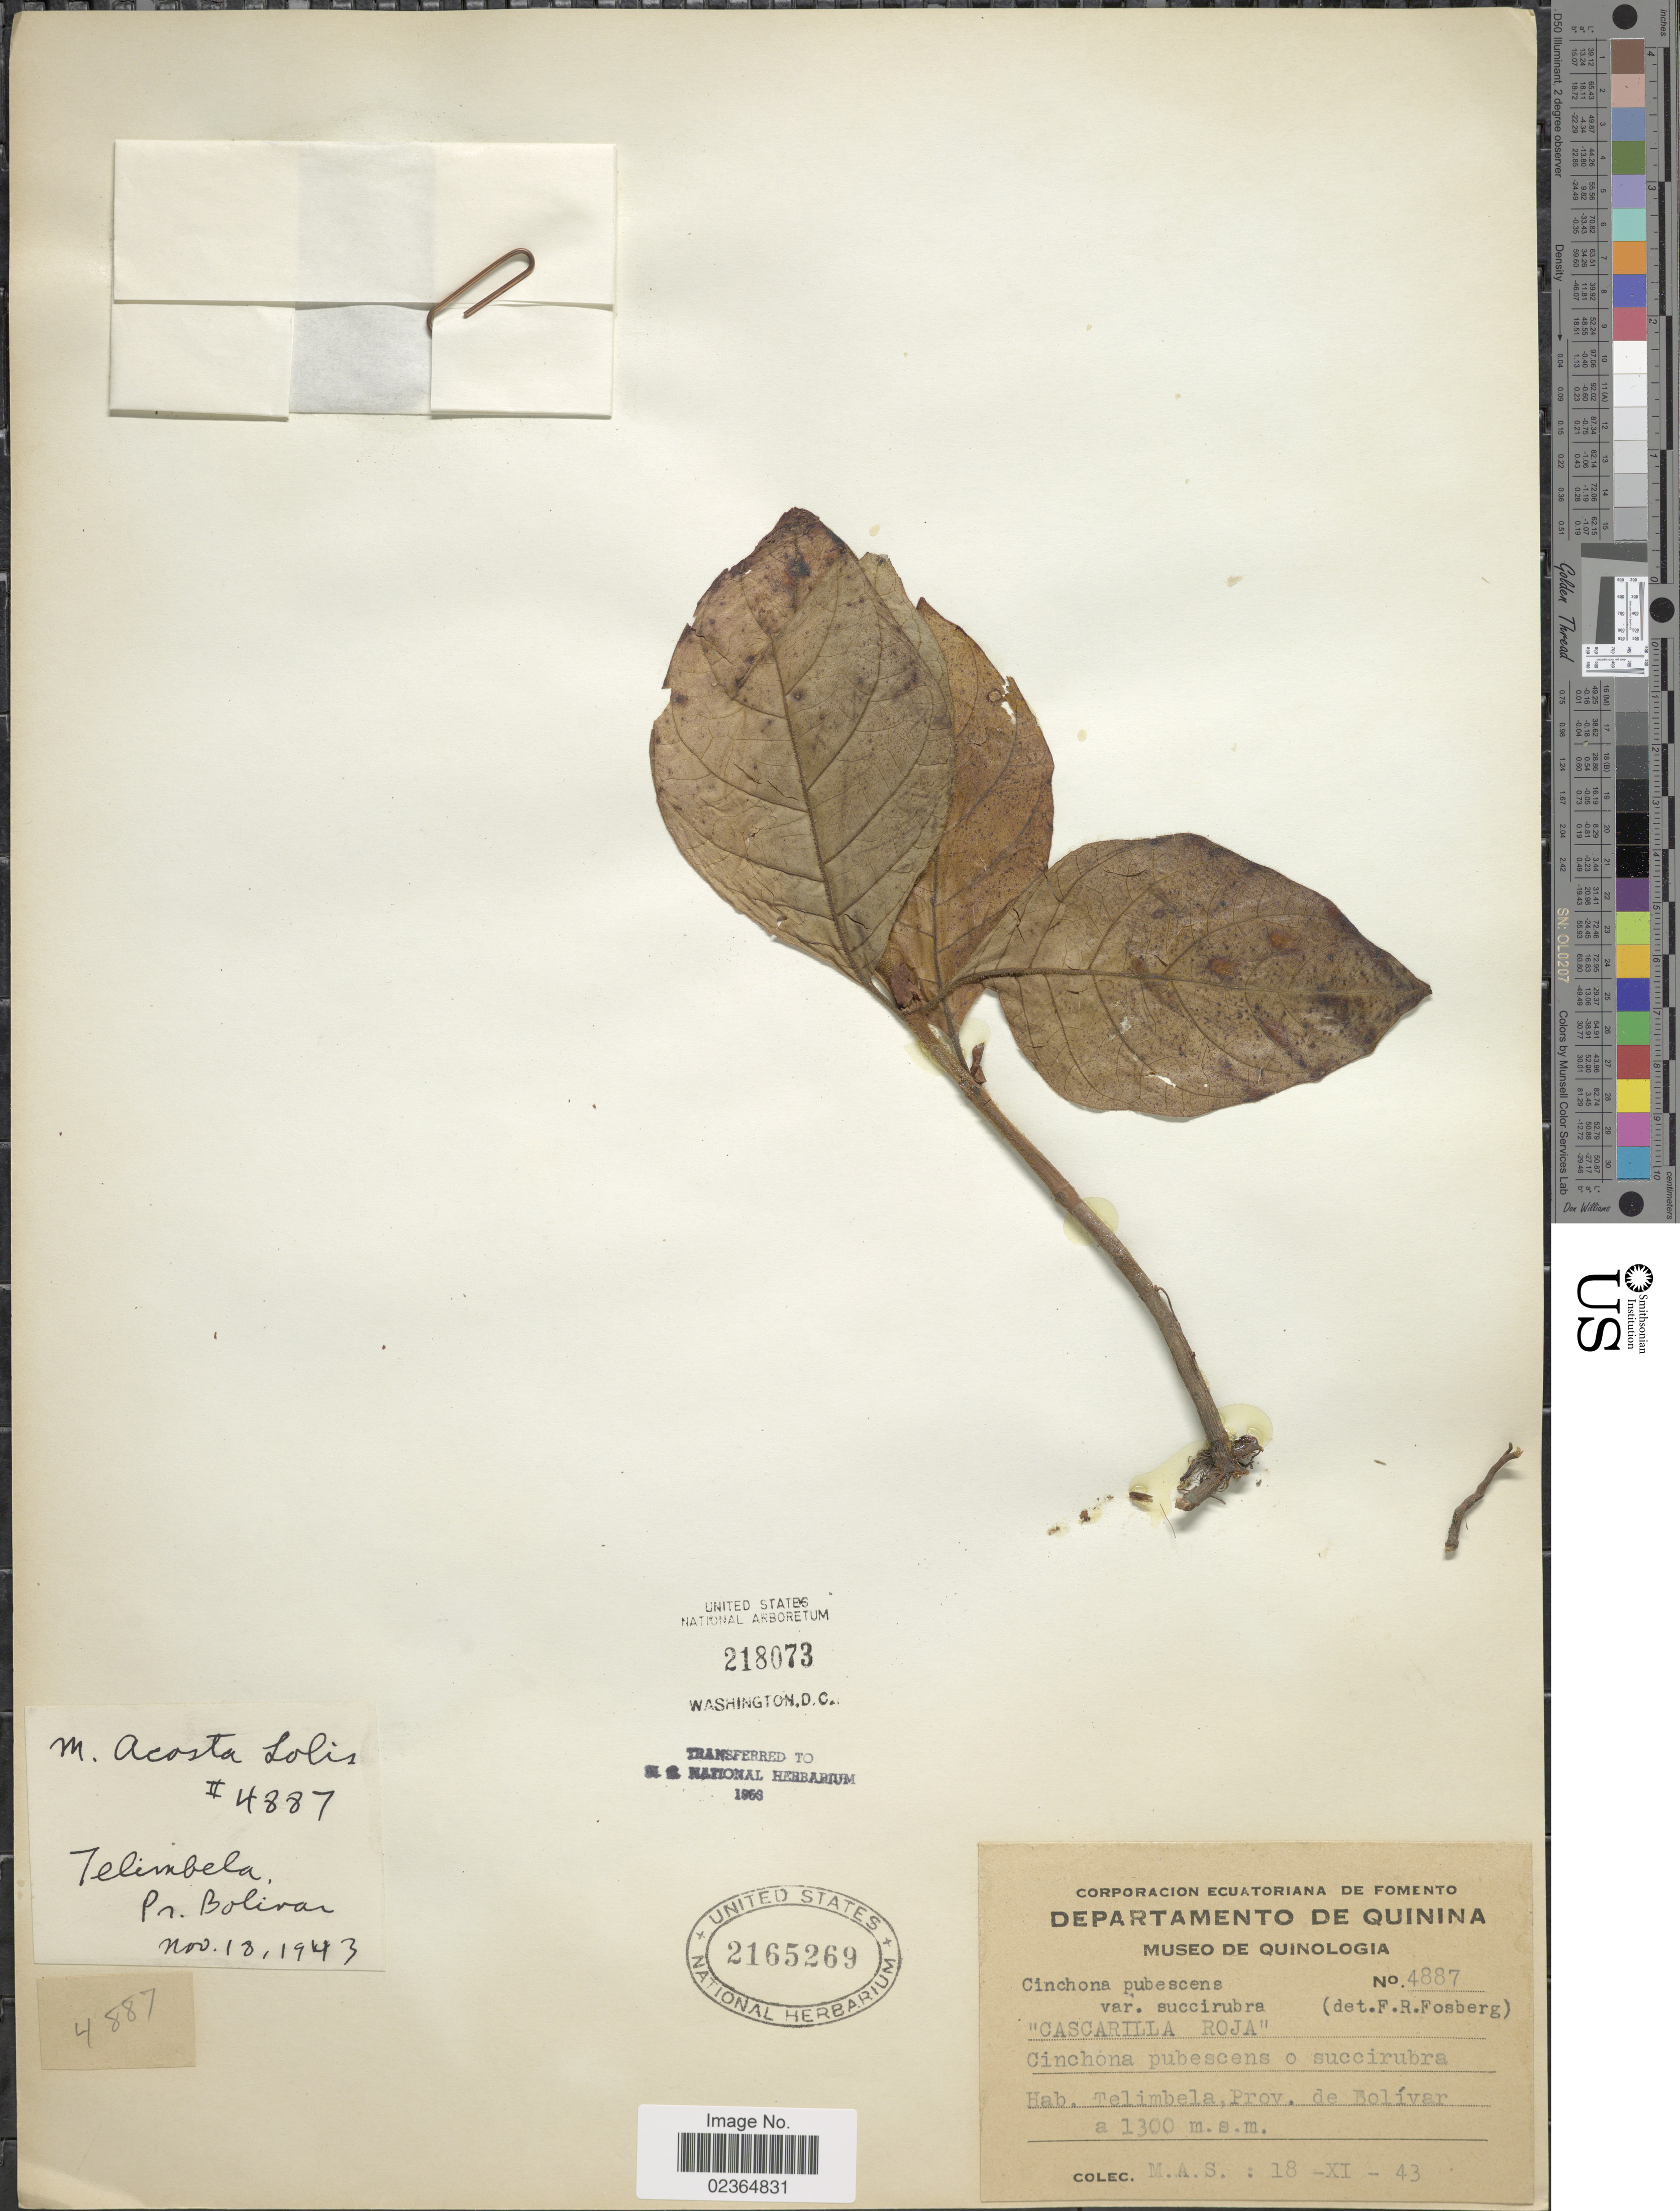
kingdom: Plantae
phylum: Tracheophyta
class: Magnoliopsida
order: Gentianales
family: Rubiaceae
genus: Cinchona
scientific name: Cinchona pubescens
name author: Vahl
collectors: M. Acosta Solis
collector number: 4887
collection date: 1943-11-18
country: Ecuador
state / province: Bolívar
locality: Telimbela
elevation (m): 1300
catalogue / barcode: US 2165269